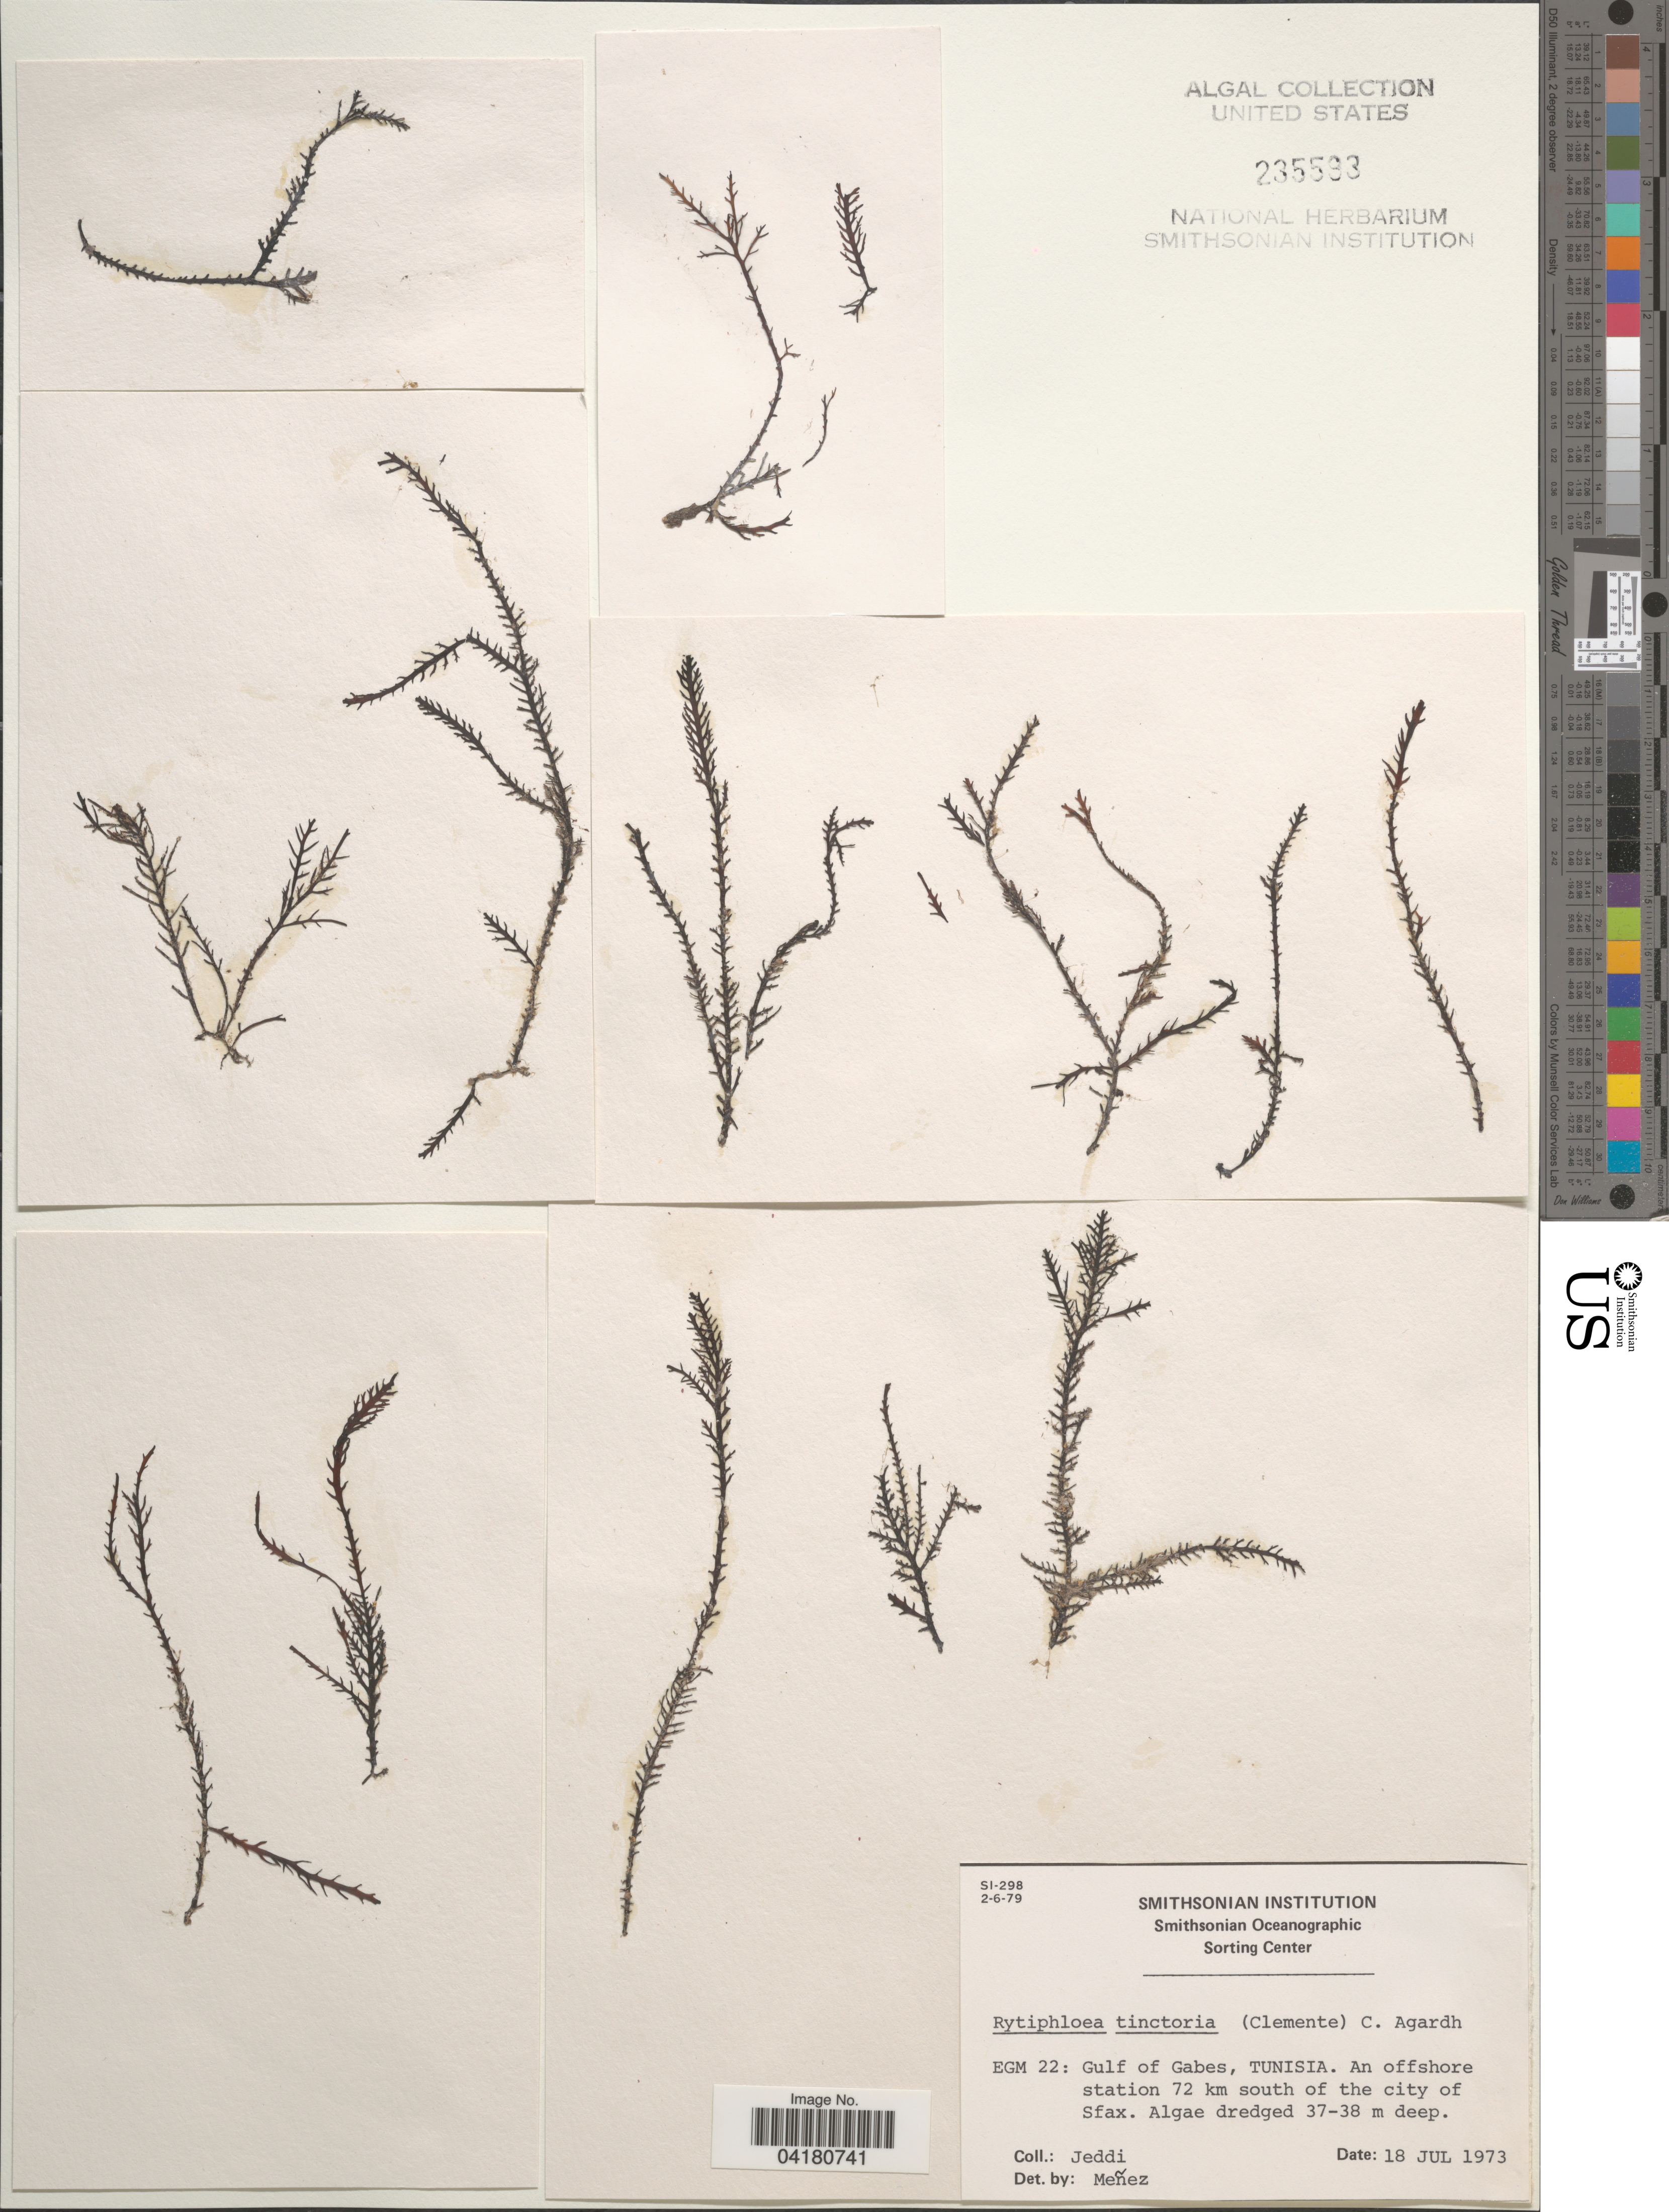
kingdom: Plantae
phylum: Rhodophyta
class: Florideophyceae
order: Ceramiales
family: Rhodomelaceae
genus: Rytiphloea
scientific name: Rytiphloea tinctoria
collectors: -. Jeddi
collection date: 1973-07-18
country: Tunisia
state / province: Gabès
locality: EGM 22: Gulf of Gabes. An offshore station 72 km south of the city of Sfax.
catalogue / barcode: US 235593